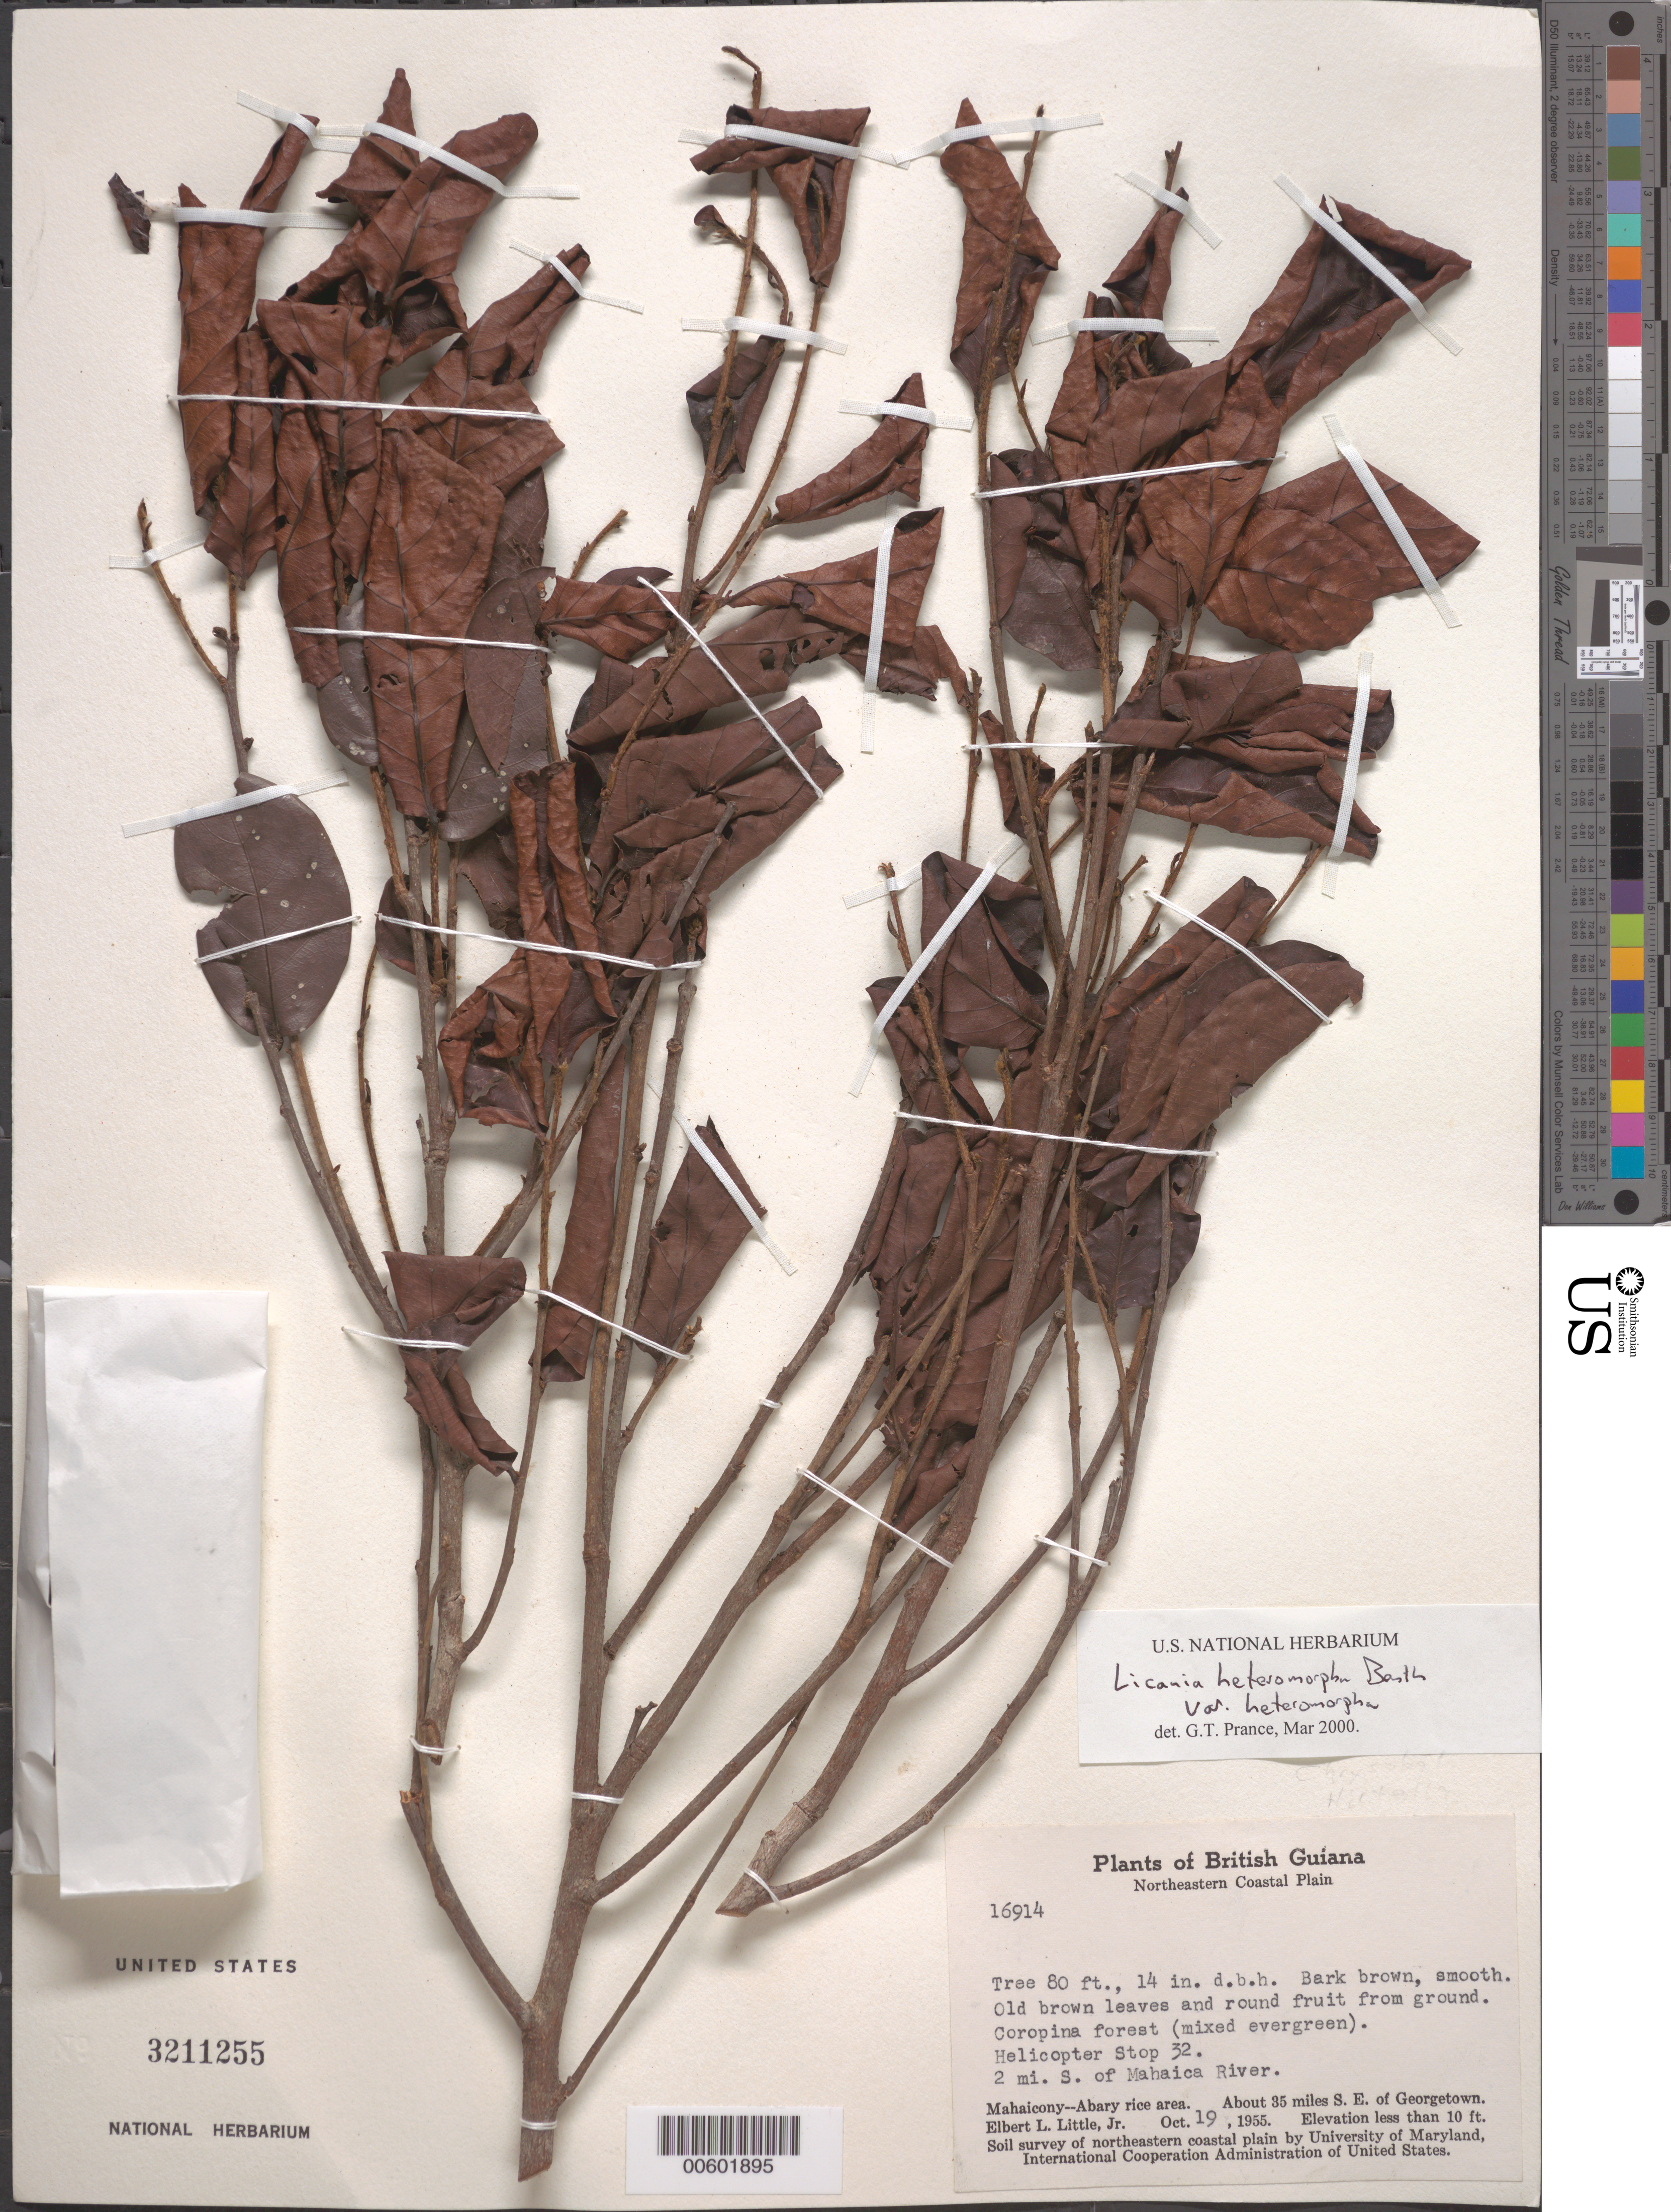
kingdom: Plantae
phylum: Tracheophyta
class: Magnoliopsida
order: Malpighiales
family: Chrysobalanaceae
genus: Hymenopus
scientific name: Hymenopus heteromorphus var. heteromorphus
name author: (Benth.) Sothers & Prance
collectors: E. L. Little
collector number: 16914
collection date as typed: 19-Oct-55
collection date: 1955-10-19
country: Guyana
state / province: Mahaica-Berbice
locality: Mahaicony-Abary rice area, about 35 mi. SE of Georgetown, 2 mi. S of Mahaica R.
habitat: Coropina forest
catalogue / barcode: US 3211255